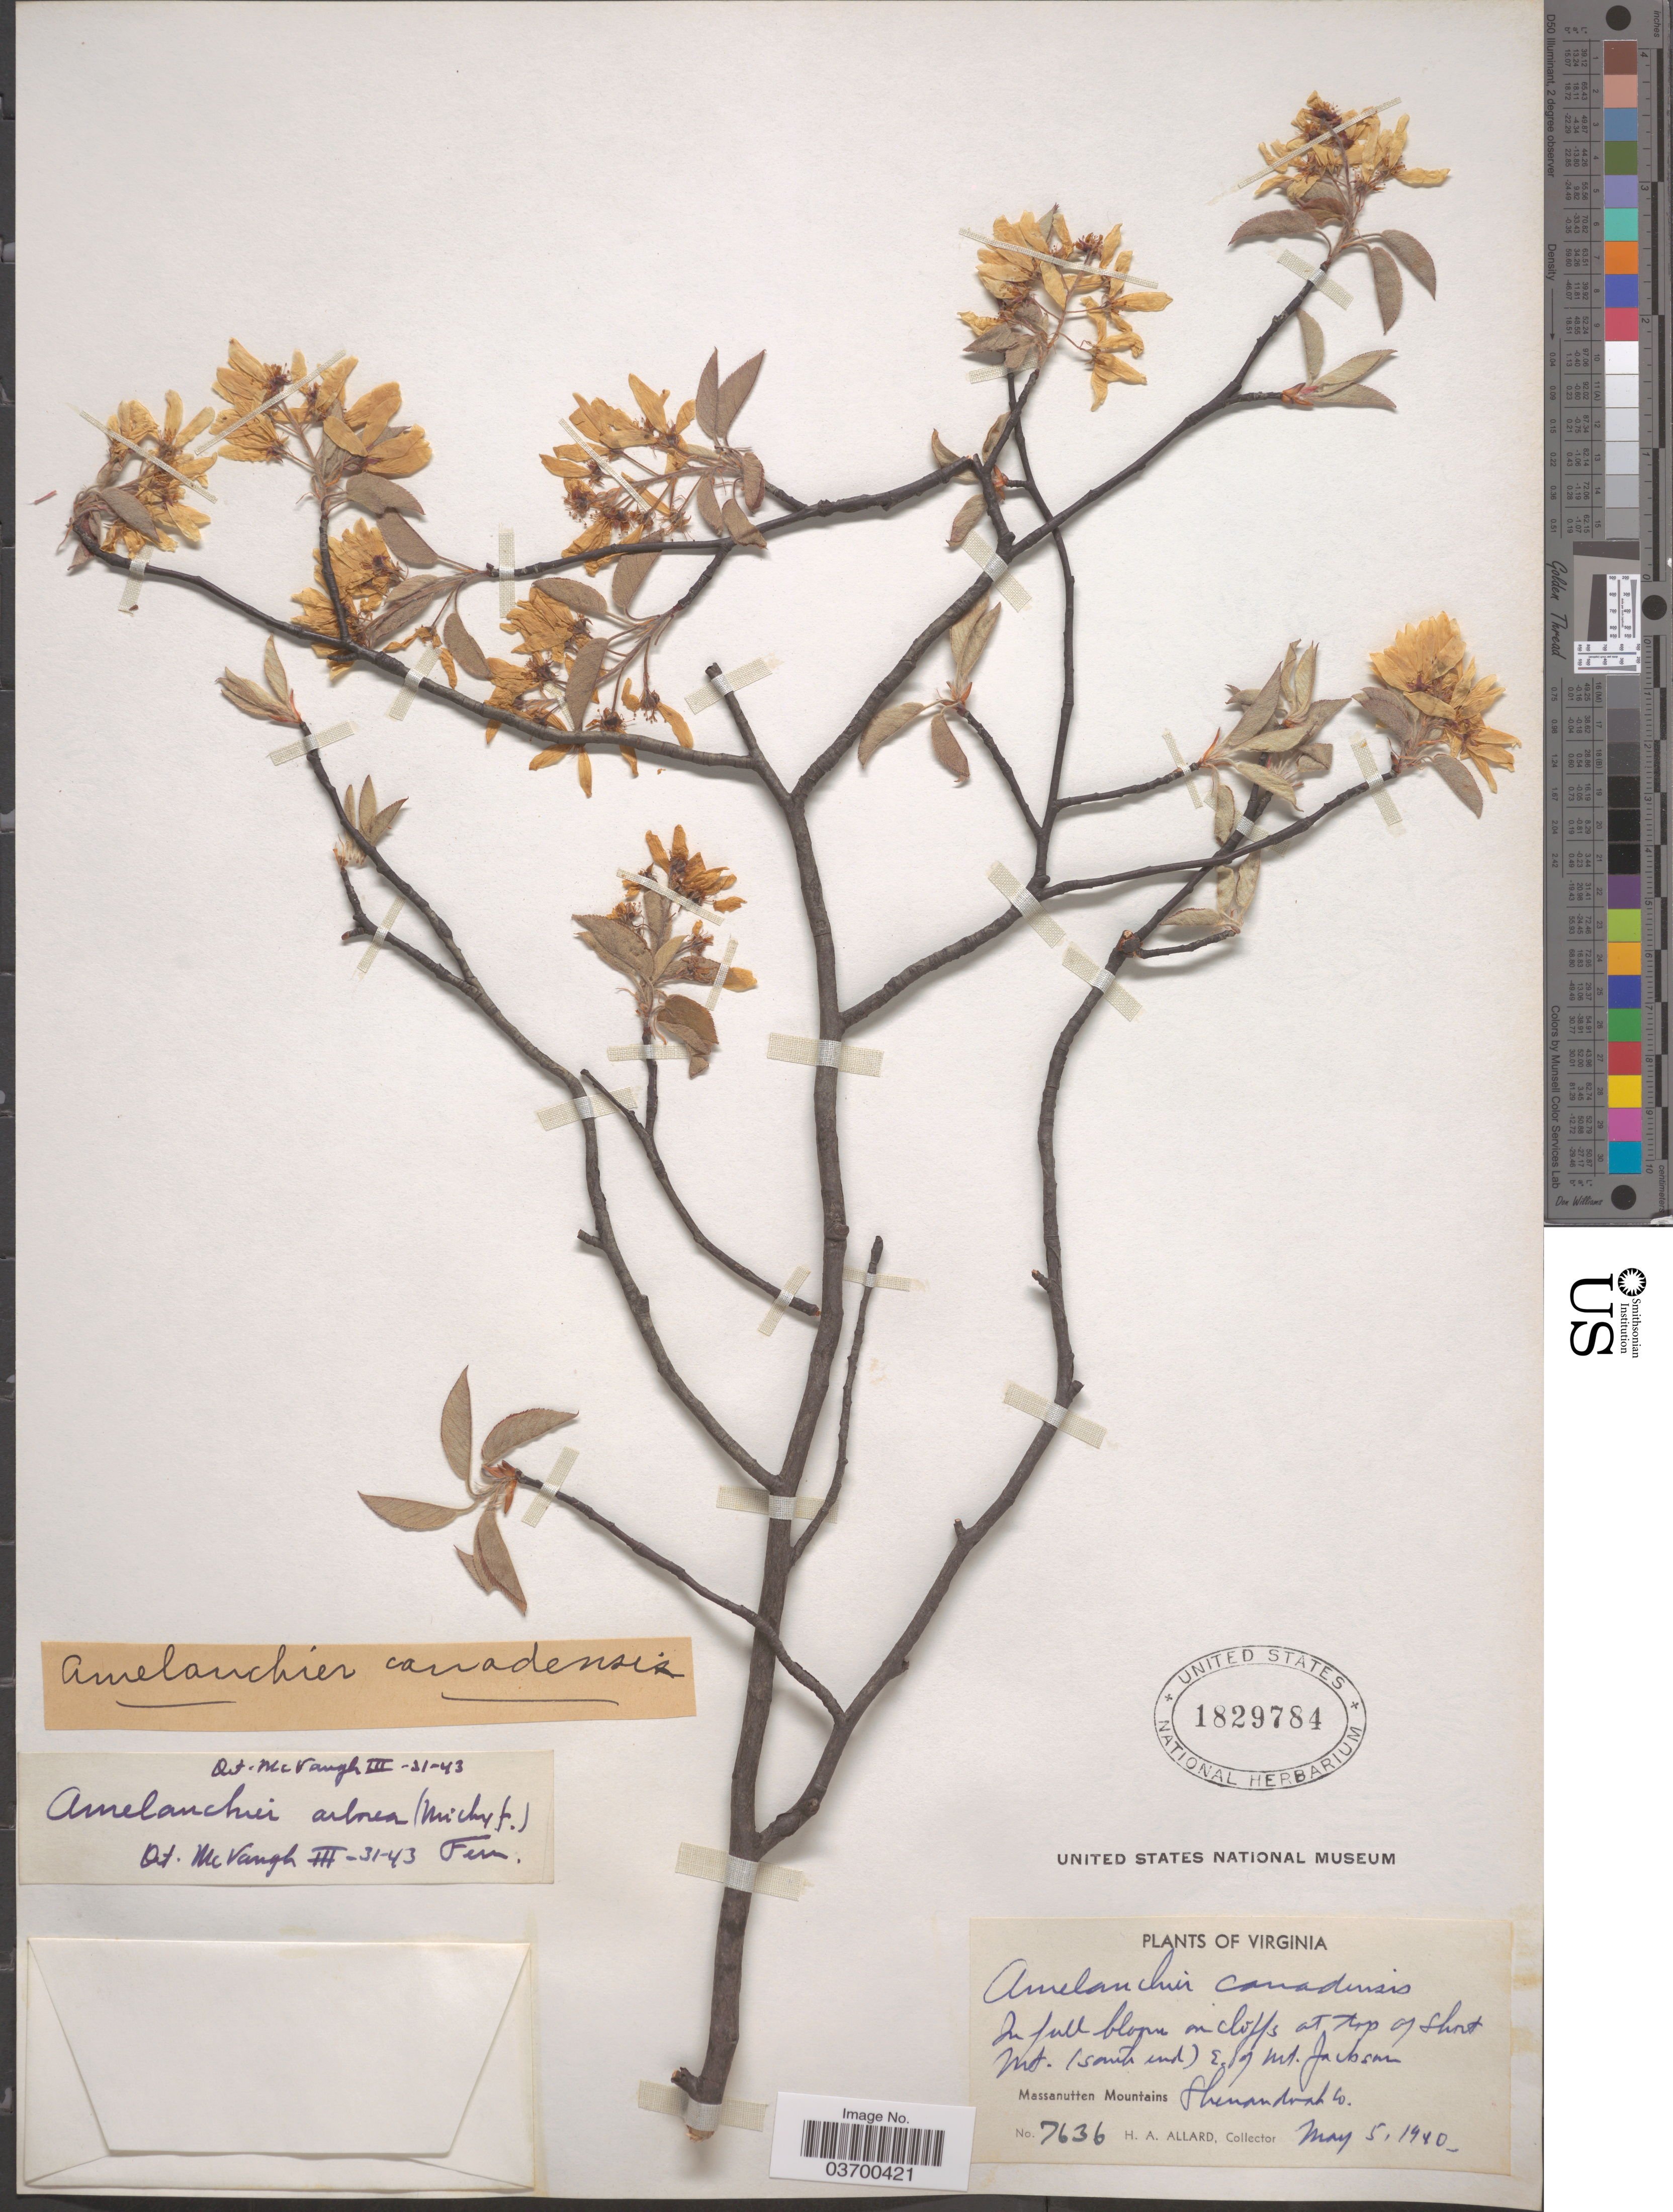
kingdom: Plantae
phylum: Tracheophyta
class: Magnoliopsida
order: Rosales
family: Rosaceae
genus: Amelanchier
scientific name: Amelanchier canadensis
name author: (L.) Medic.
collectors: H. A. Allard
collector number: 7636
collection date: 1940-05-05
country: United States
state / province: Virginia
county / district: Shenandoah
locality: In full bloom on cliffs at top of Short Mt. (south end) E. of Mt. Jackson. Massanutten Mountains.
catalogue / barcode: US 1829784